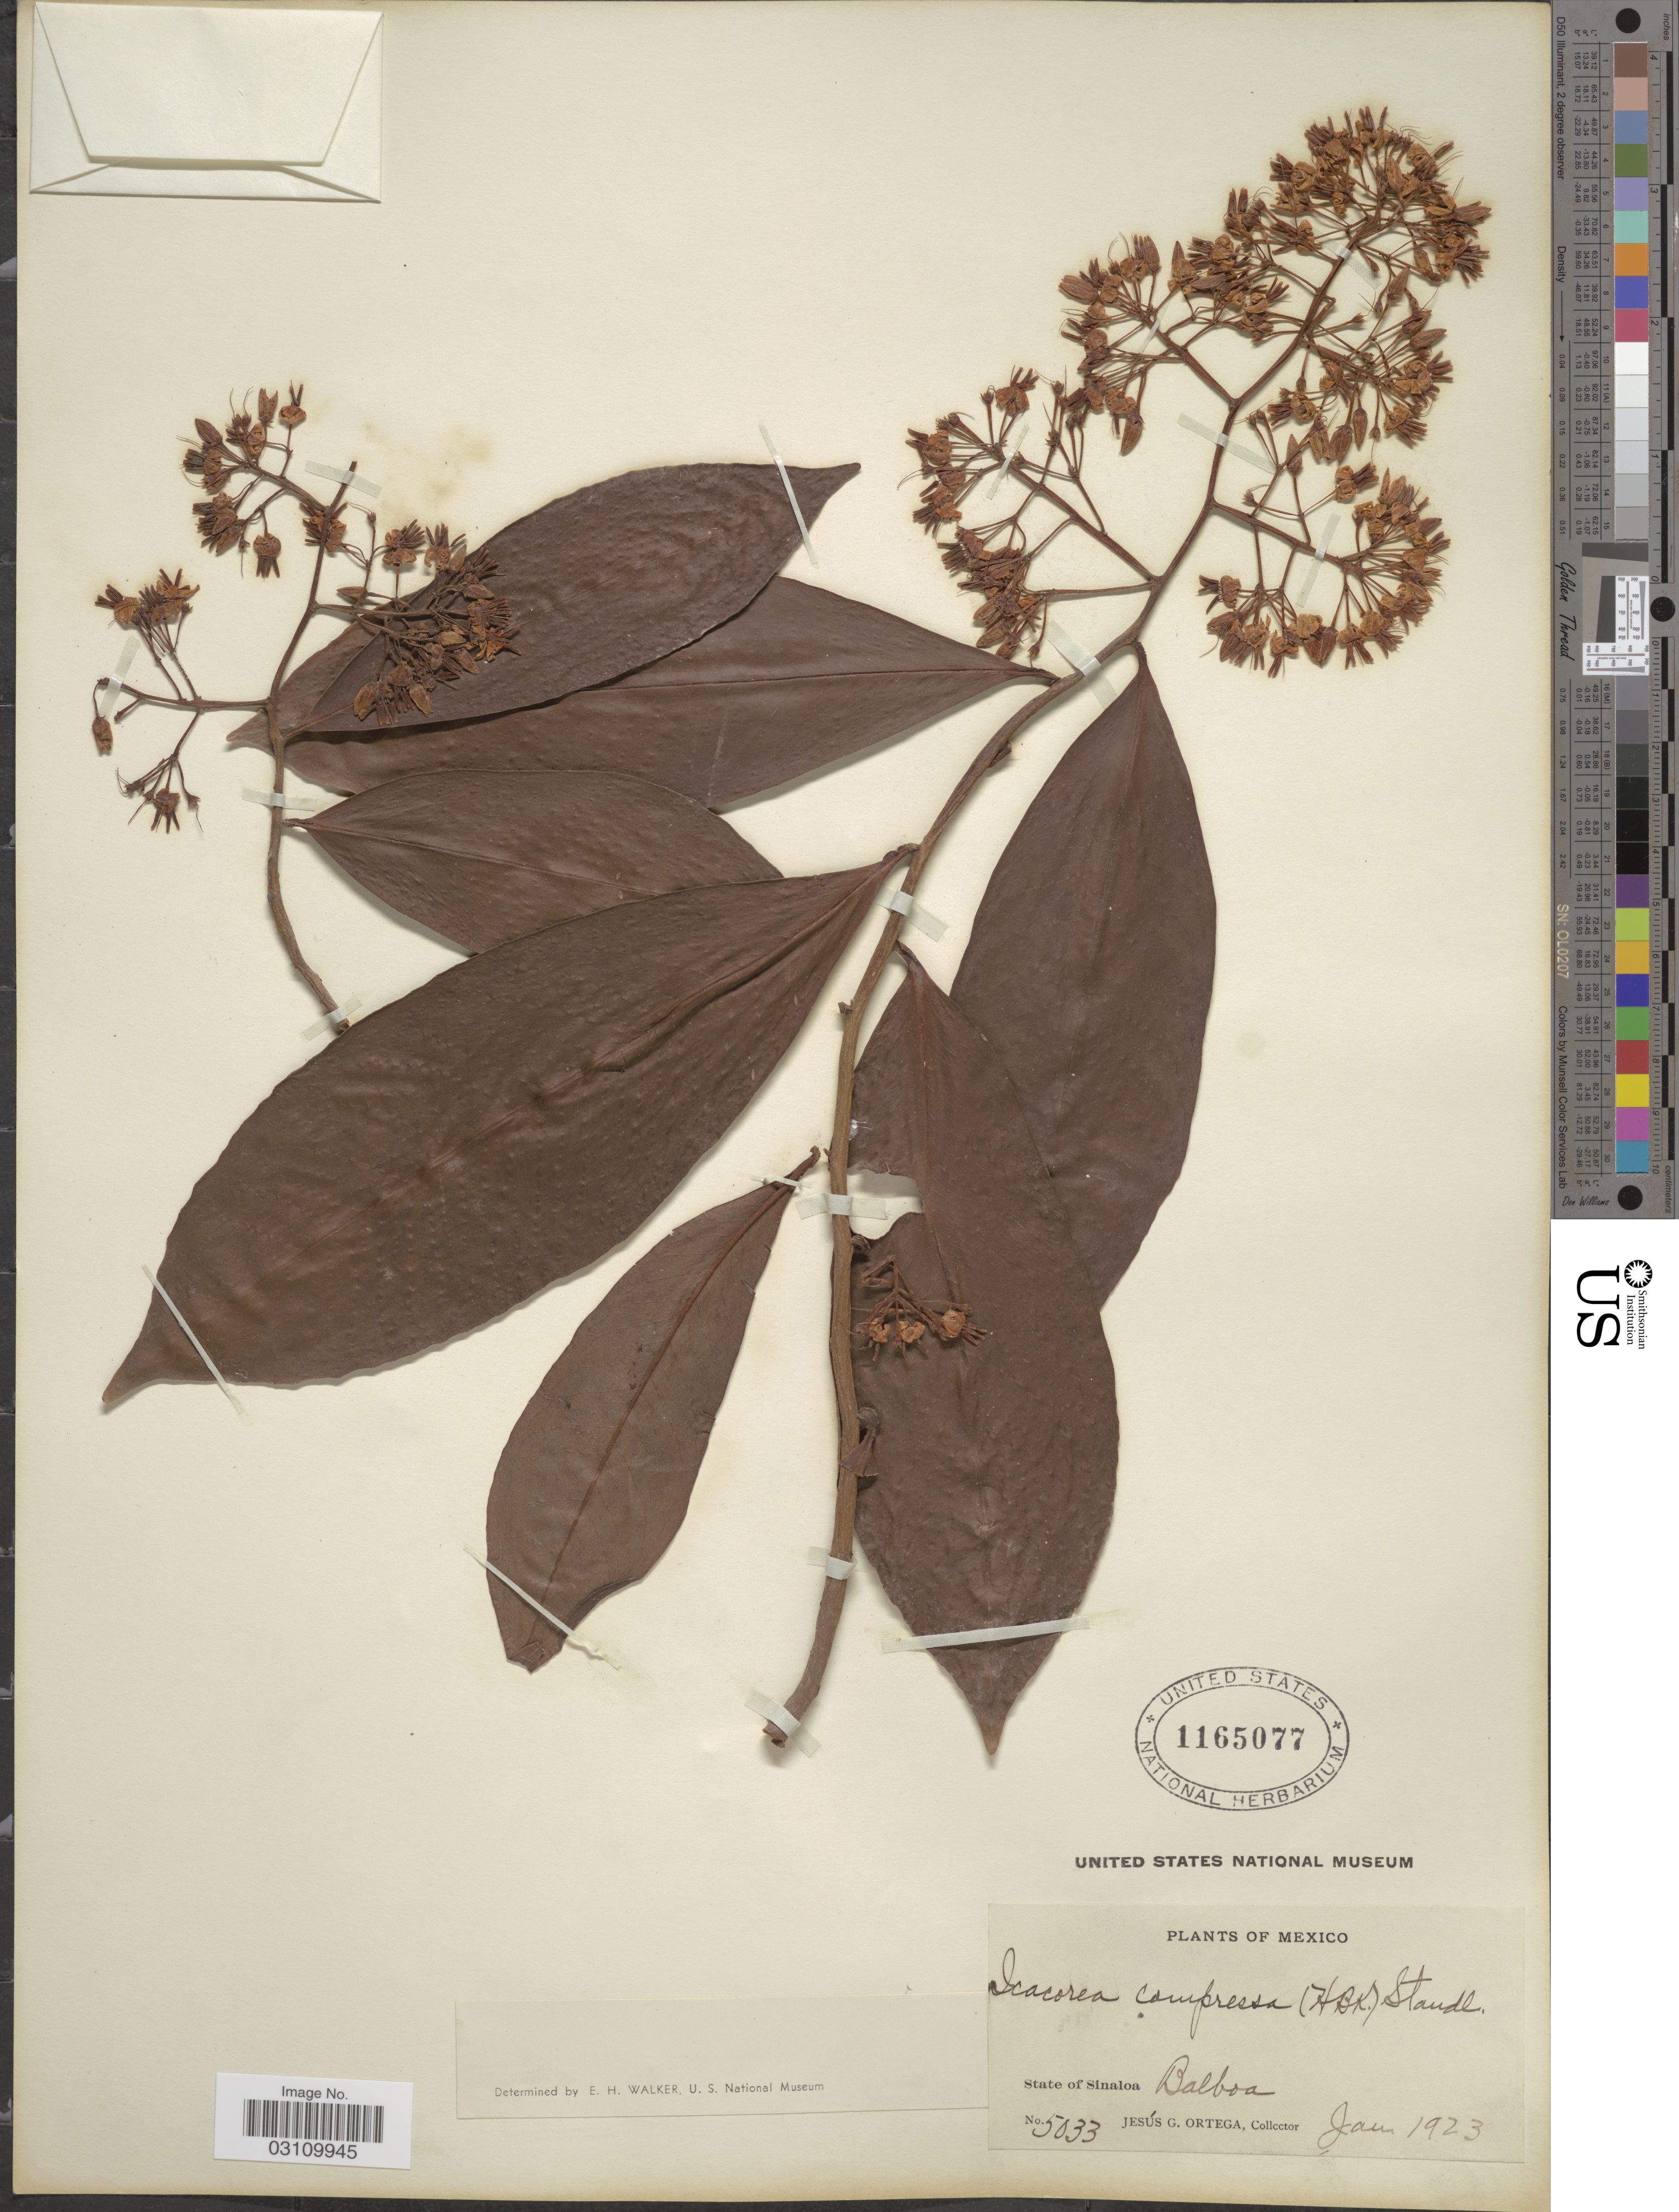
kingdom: Plantae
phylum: Tracheophyta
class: Magnoliopsida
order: Ericales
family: Primulaceae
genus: Ardisia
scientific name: Ardisia compressa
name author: Kunth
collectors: J. Ortega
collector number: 5033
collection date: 1923-01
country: Mexico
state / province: Sinaloa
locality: Balboa.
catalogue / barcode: US 1165077